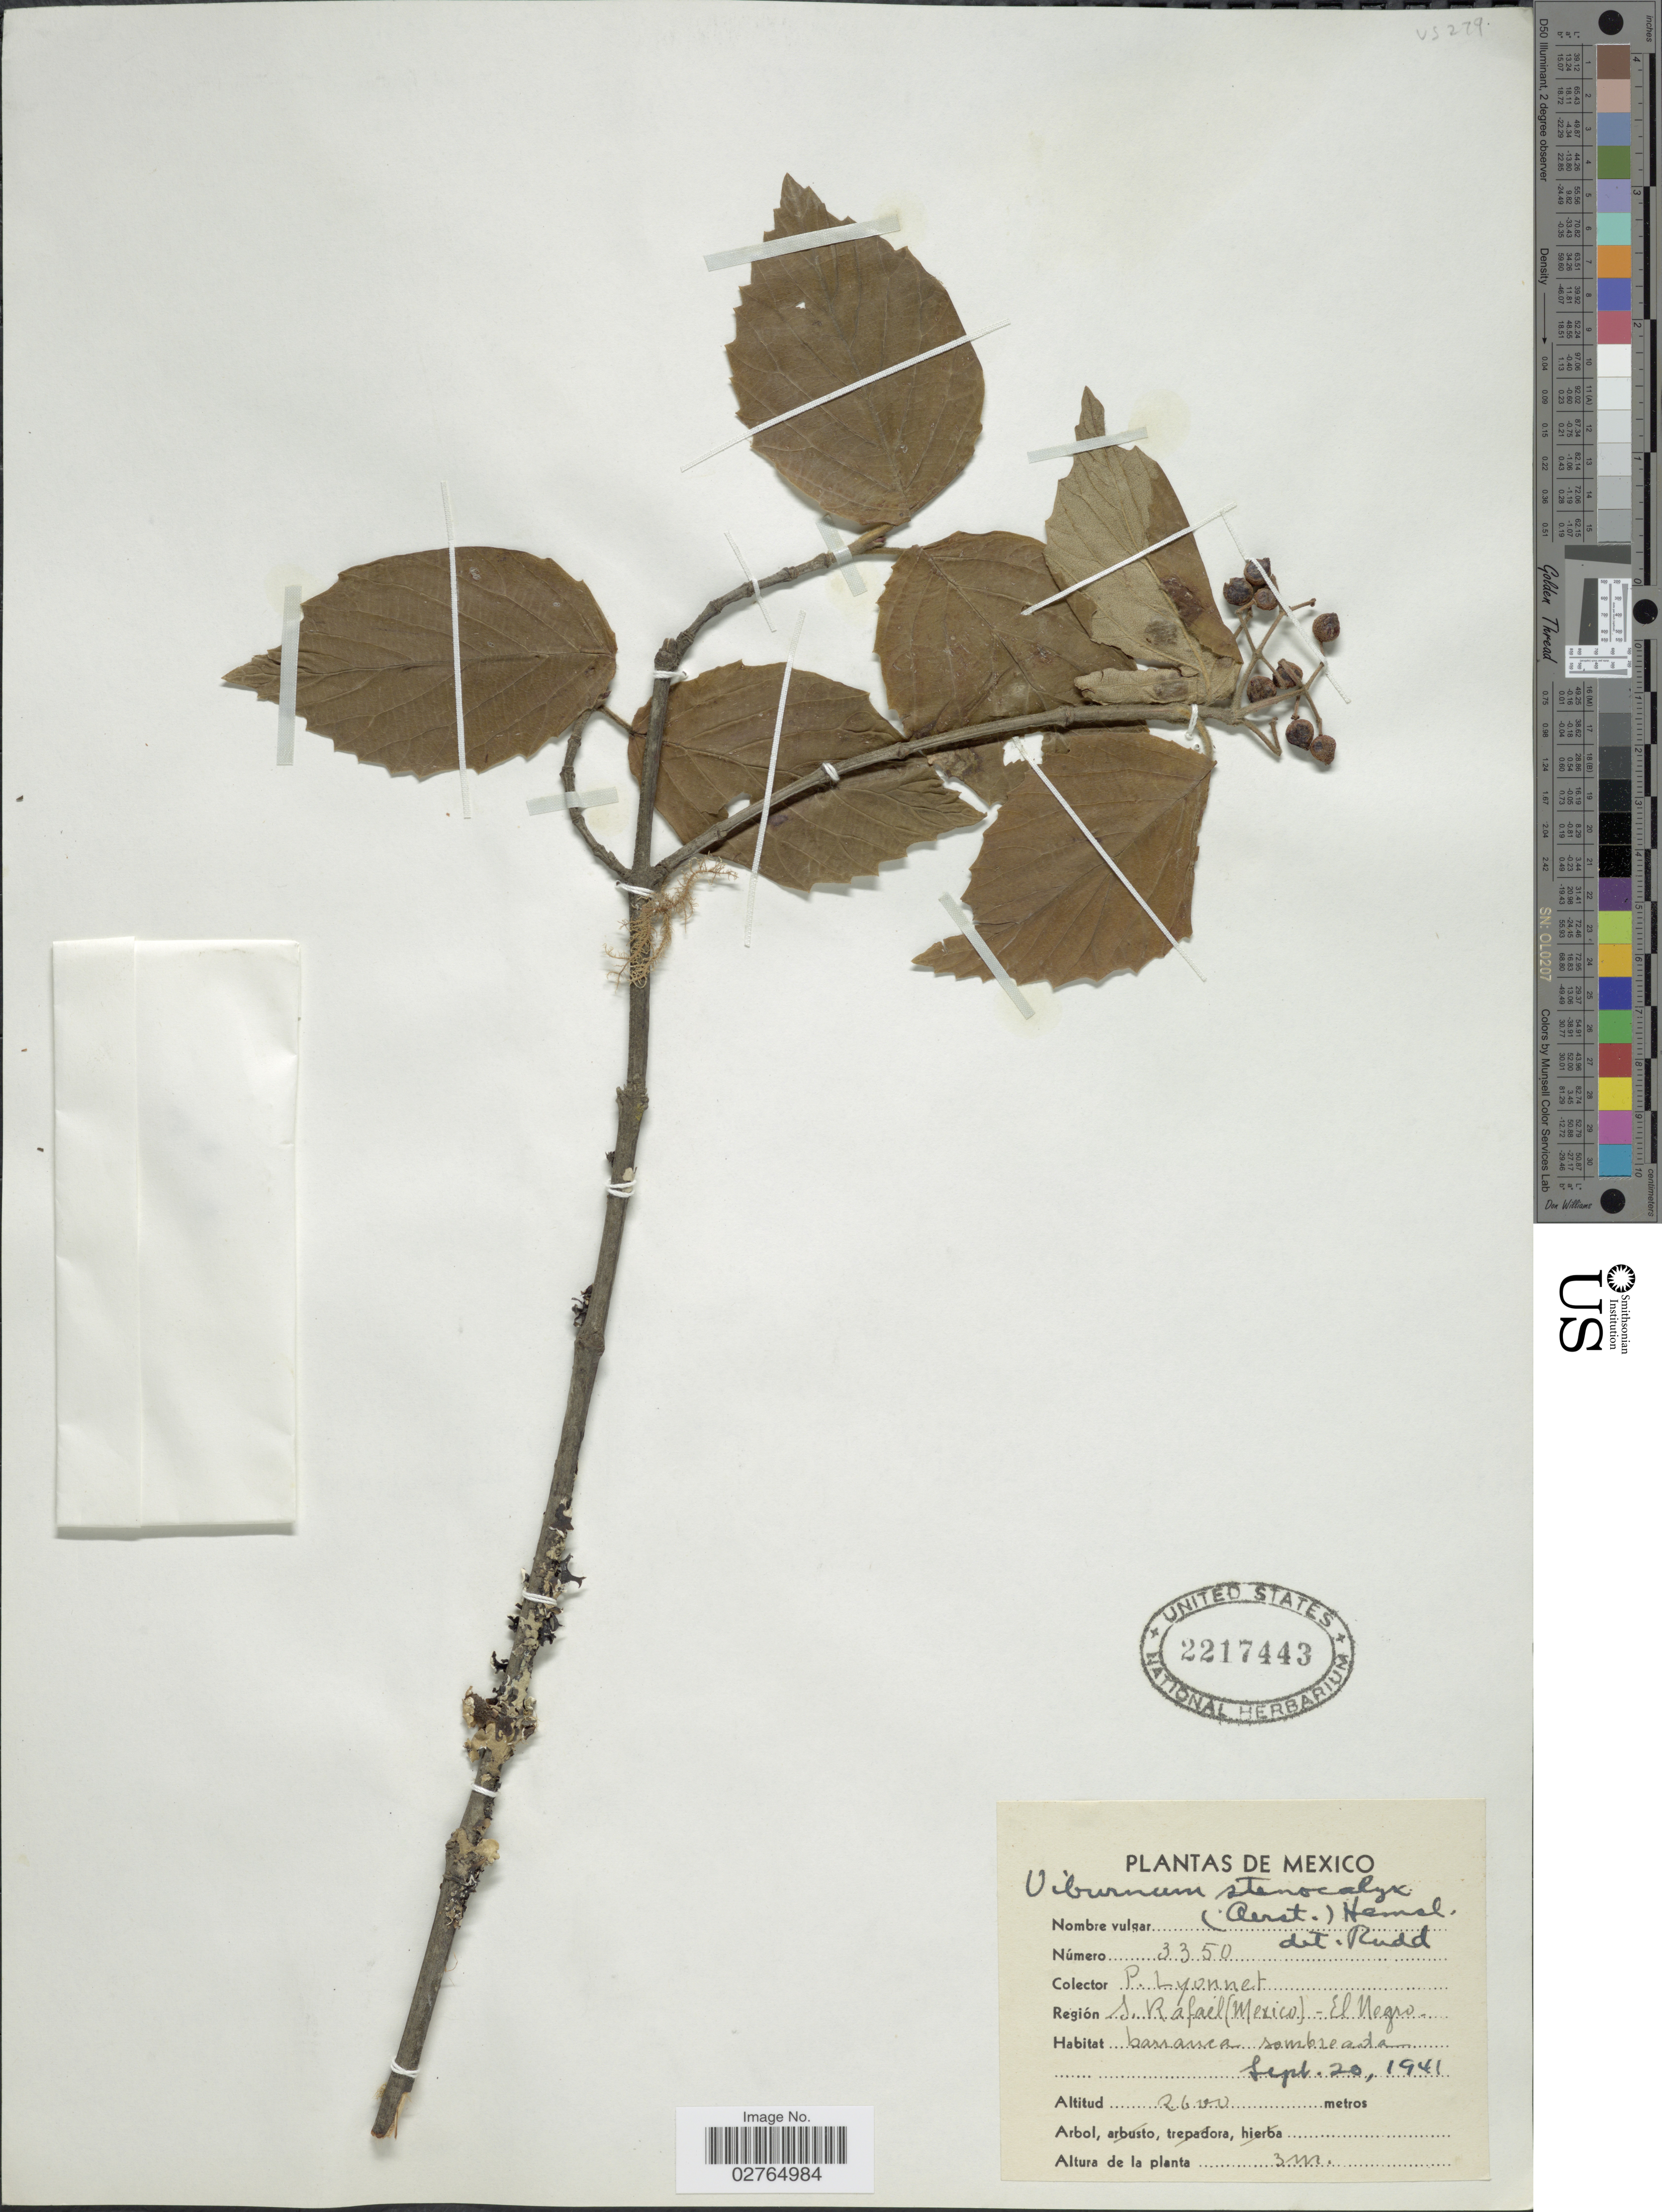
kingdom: Plantae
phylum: Tracheophyta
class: Magnoliopsida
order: Dipsacales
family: Viburnaceae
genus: Viburnum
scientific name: Viburnum stenocalyx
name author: (Oerst.) Hemsl.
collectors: P. Lyonnet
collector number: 3350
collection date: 1941-09-20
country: Mexico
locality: Región S. Rafaél - El Negro.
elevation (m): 2600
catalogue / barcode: US 2217443